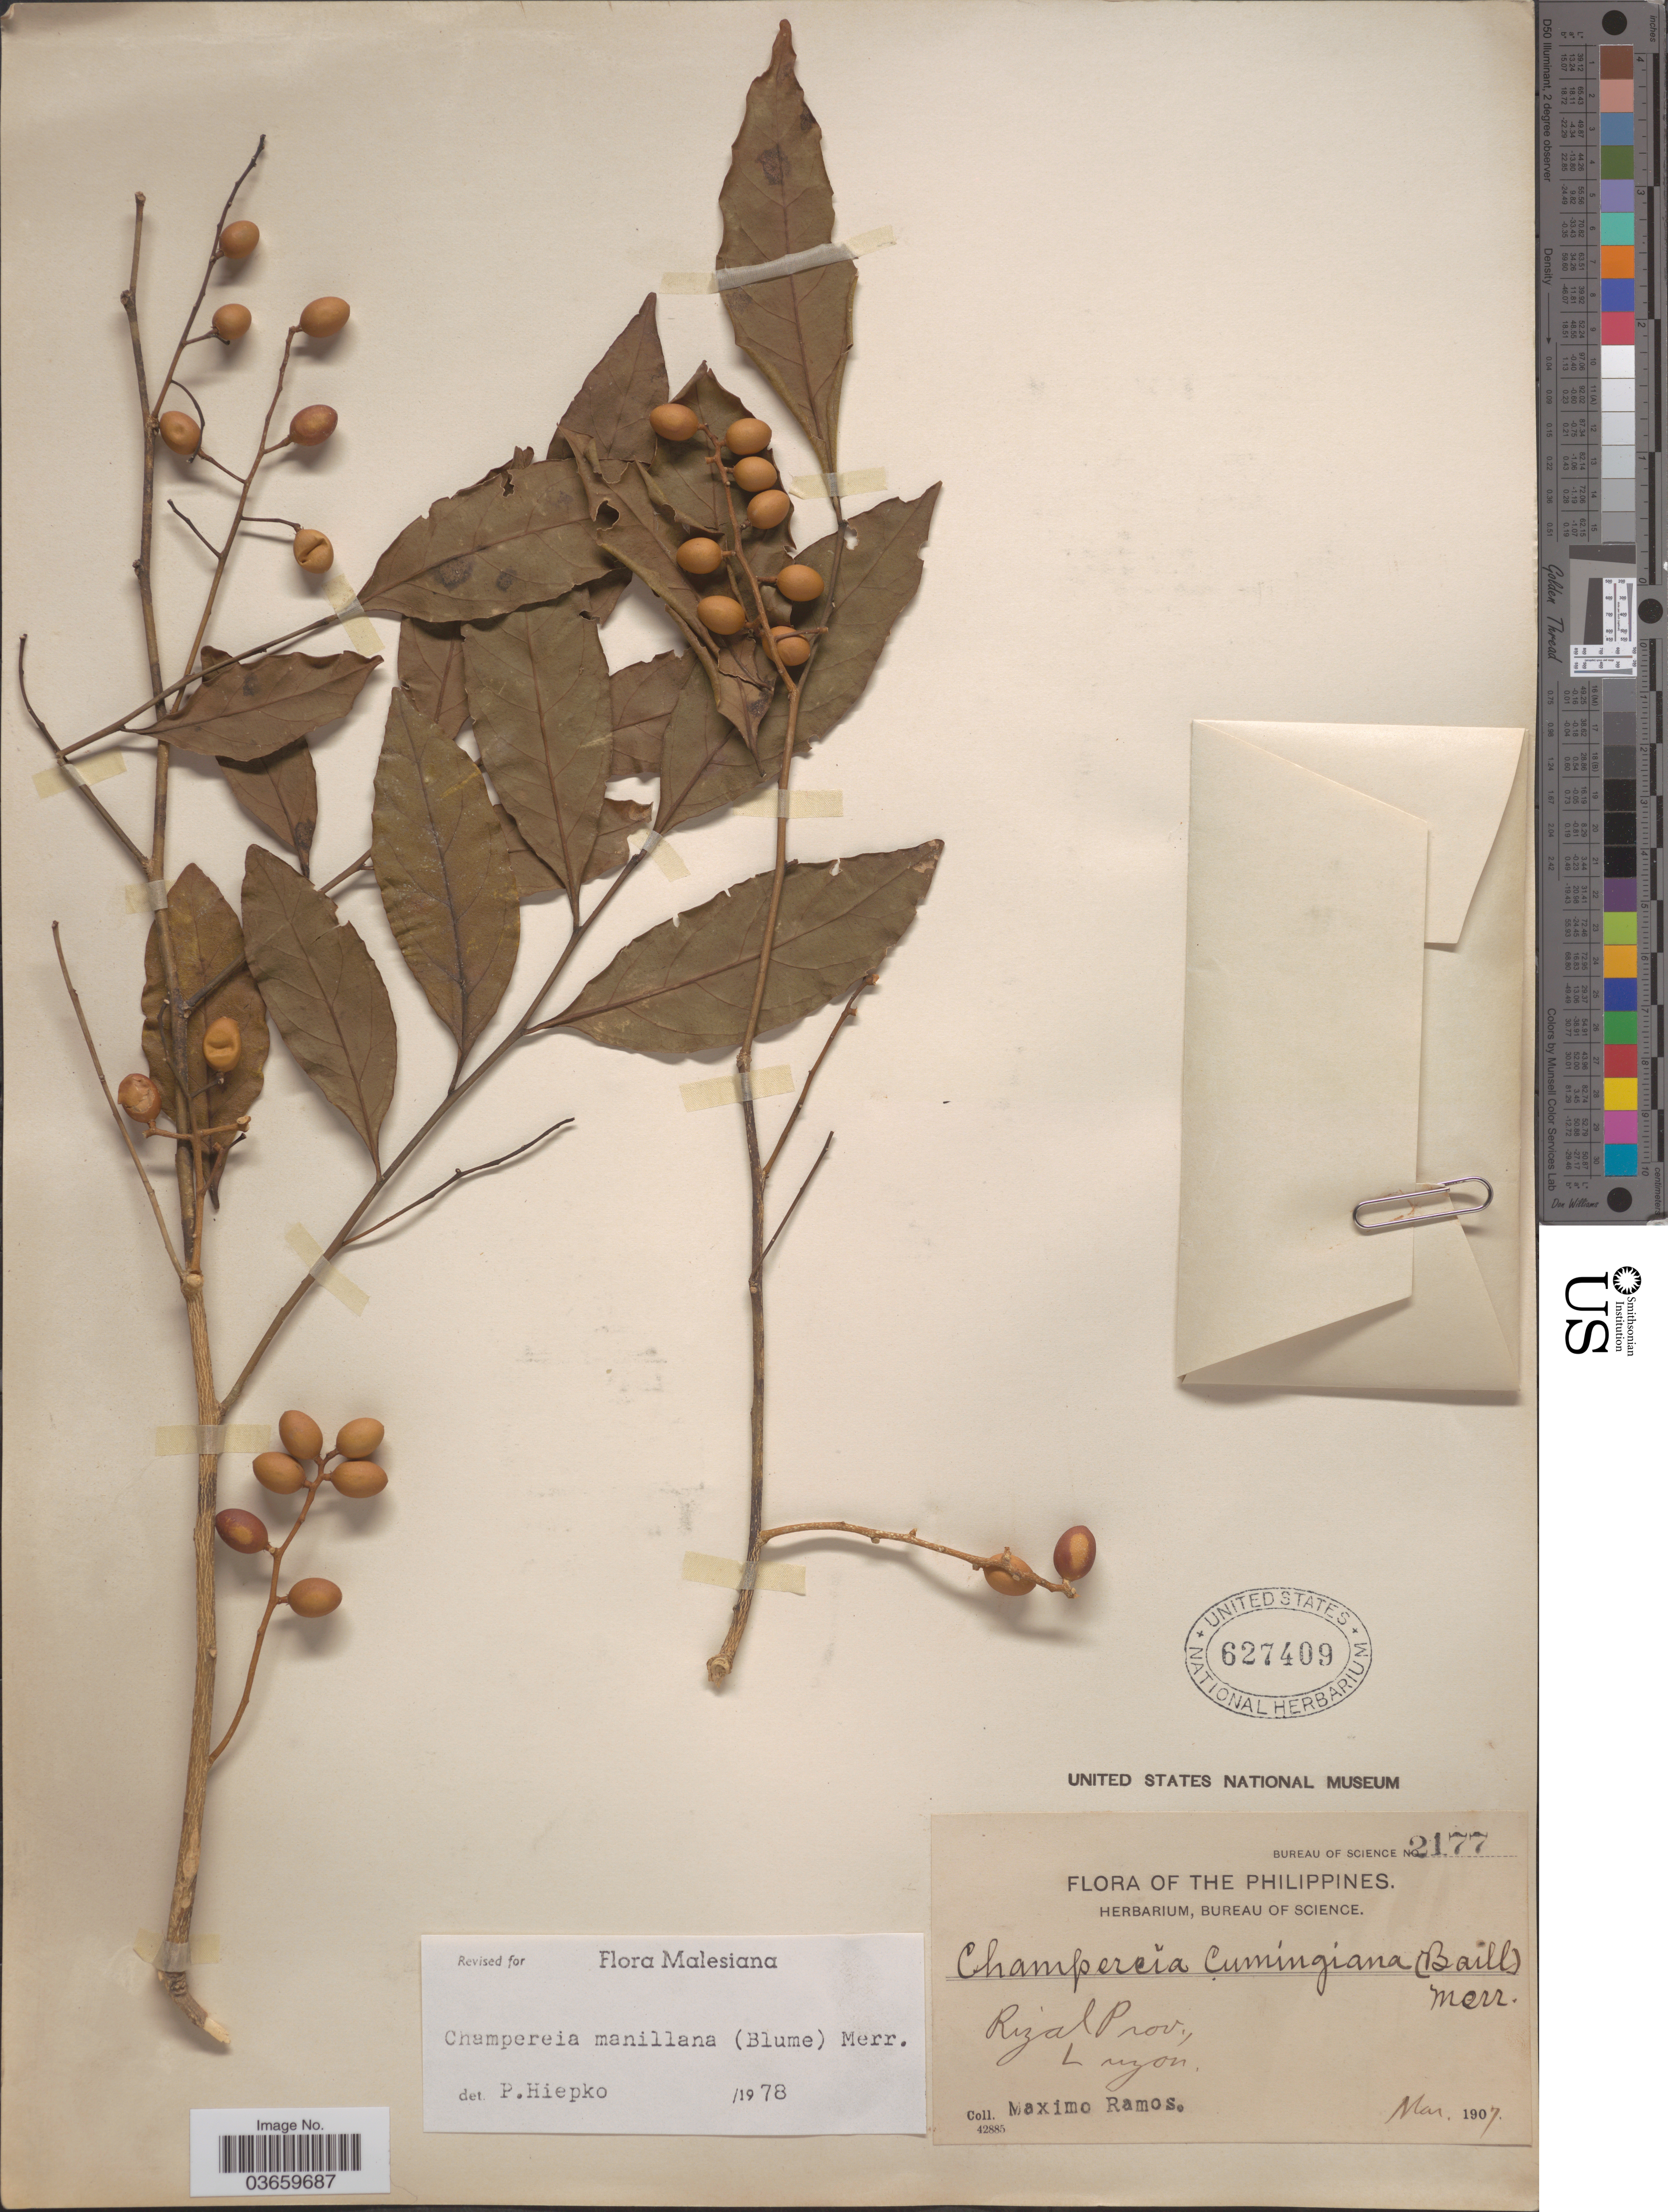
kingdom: Plantae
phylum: Tracheophyta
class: Magnoliopsida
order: Santalales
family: Opiliaceae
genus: Champereia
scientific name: Champereia manillana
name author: (Blume) Merr.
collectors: M. Ramos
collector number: Bureau of Science 2177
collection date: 1907-03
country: Philippines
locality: Rizal Prov., Luzon.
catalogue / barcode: US 627409